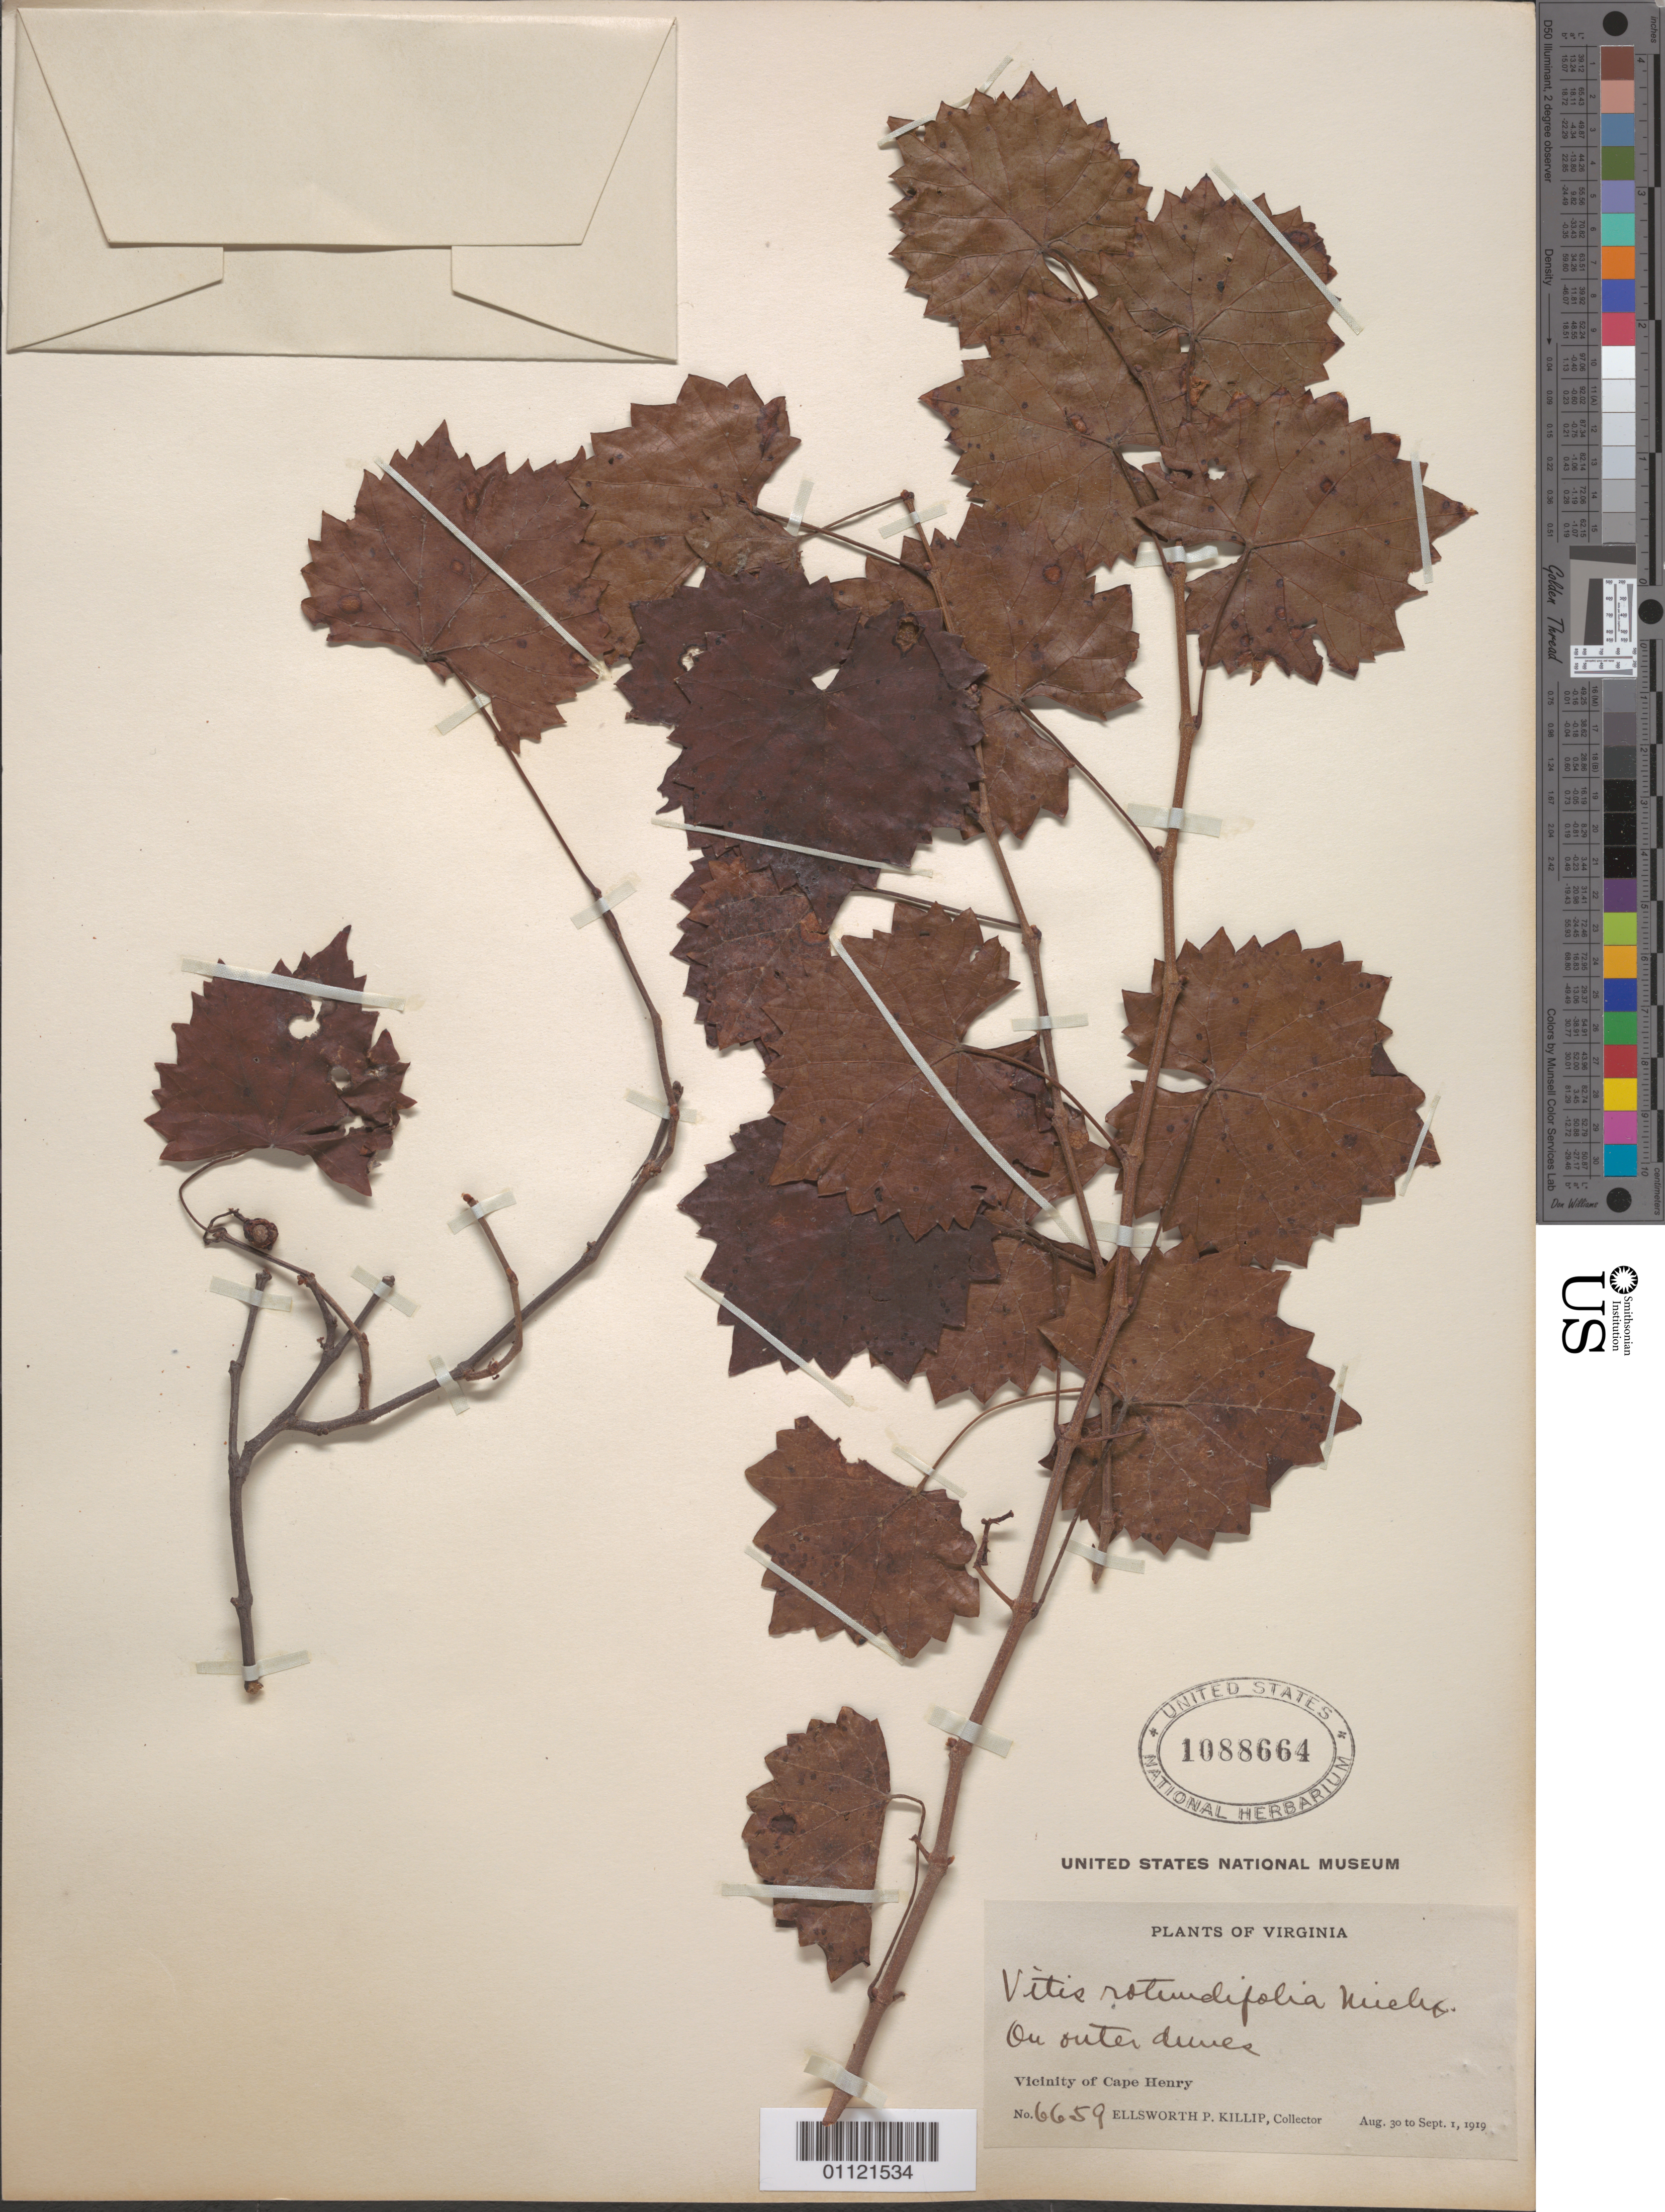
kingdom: Plantae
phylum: Tracheophyta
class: Magnoliopsida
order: Vitales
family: Vitaceae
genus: Vitis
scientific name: Vitis rotundifolia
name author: Michx.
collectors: E. P. Killip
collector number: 6659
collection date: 1919-08-30/1919-09-01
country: United States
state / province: Virginia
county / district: City of Virginia Beach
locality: Vicinity of Cape Henry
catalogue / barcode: US 1088664